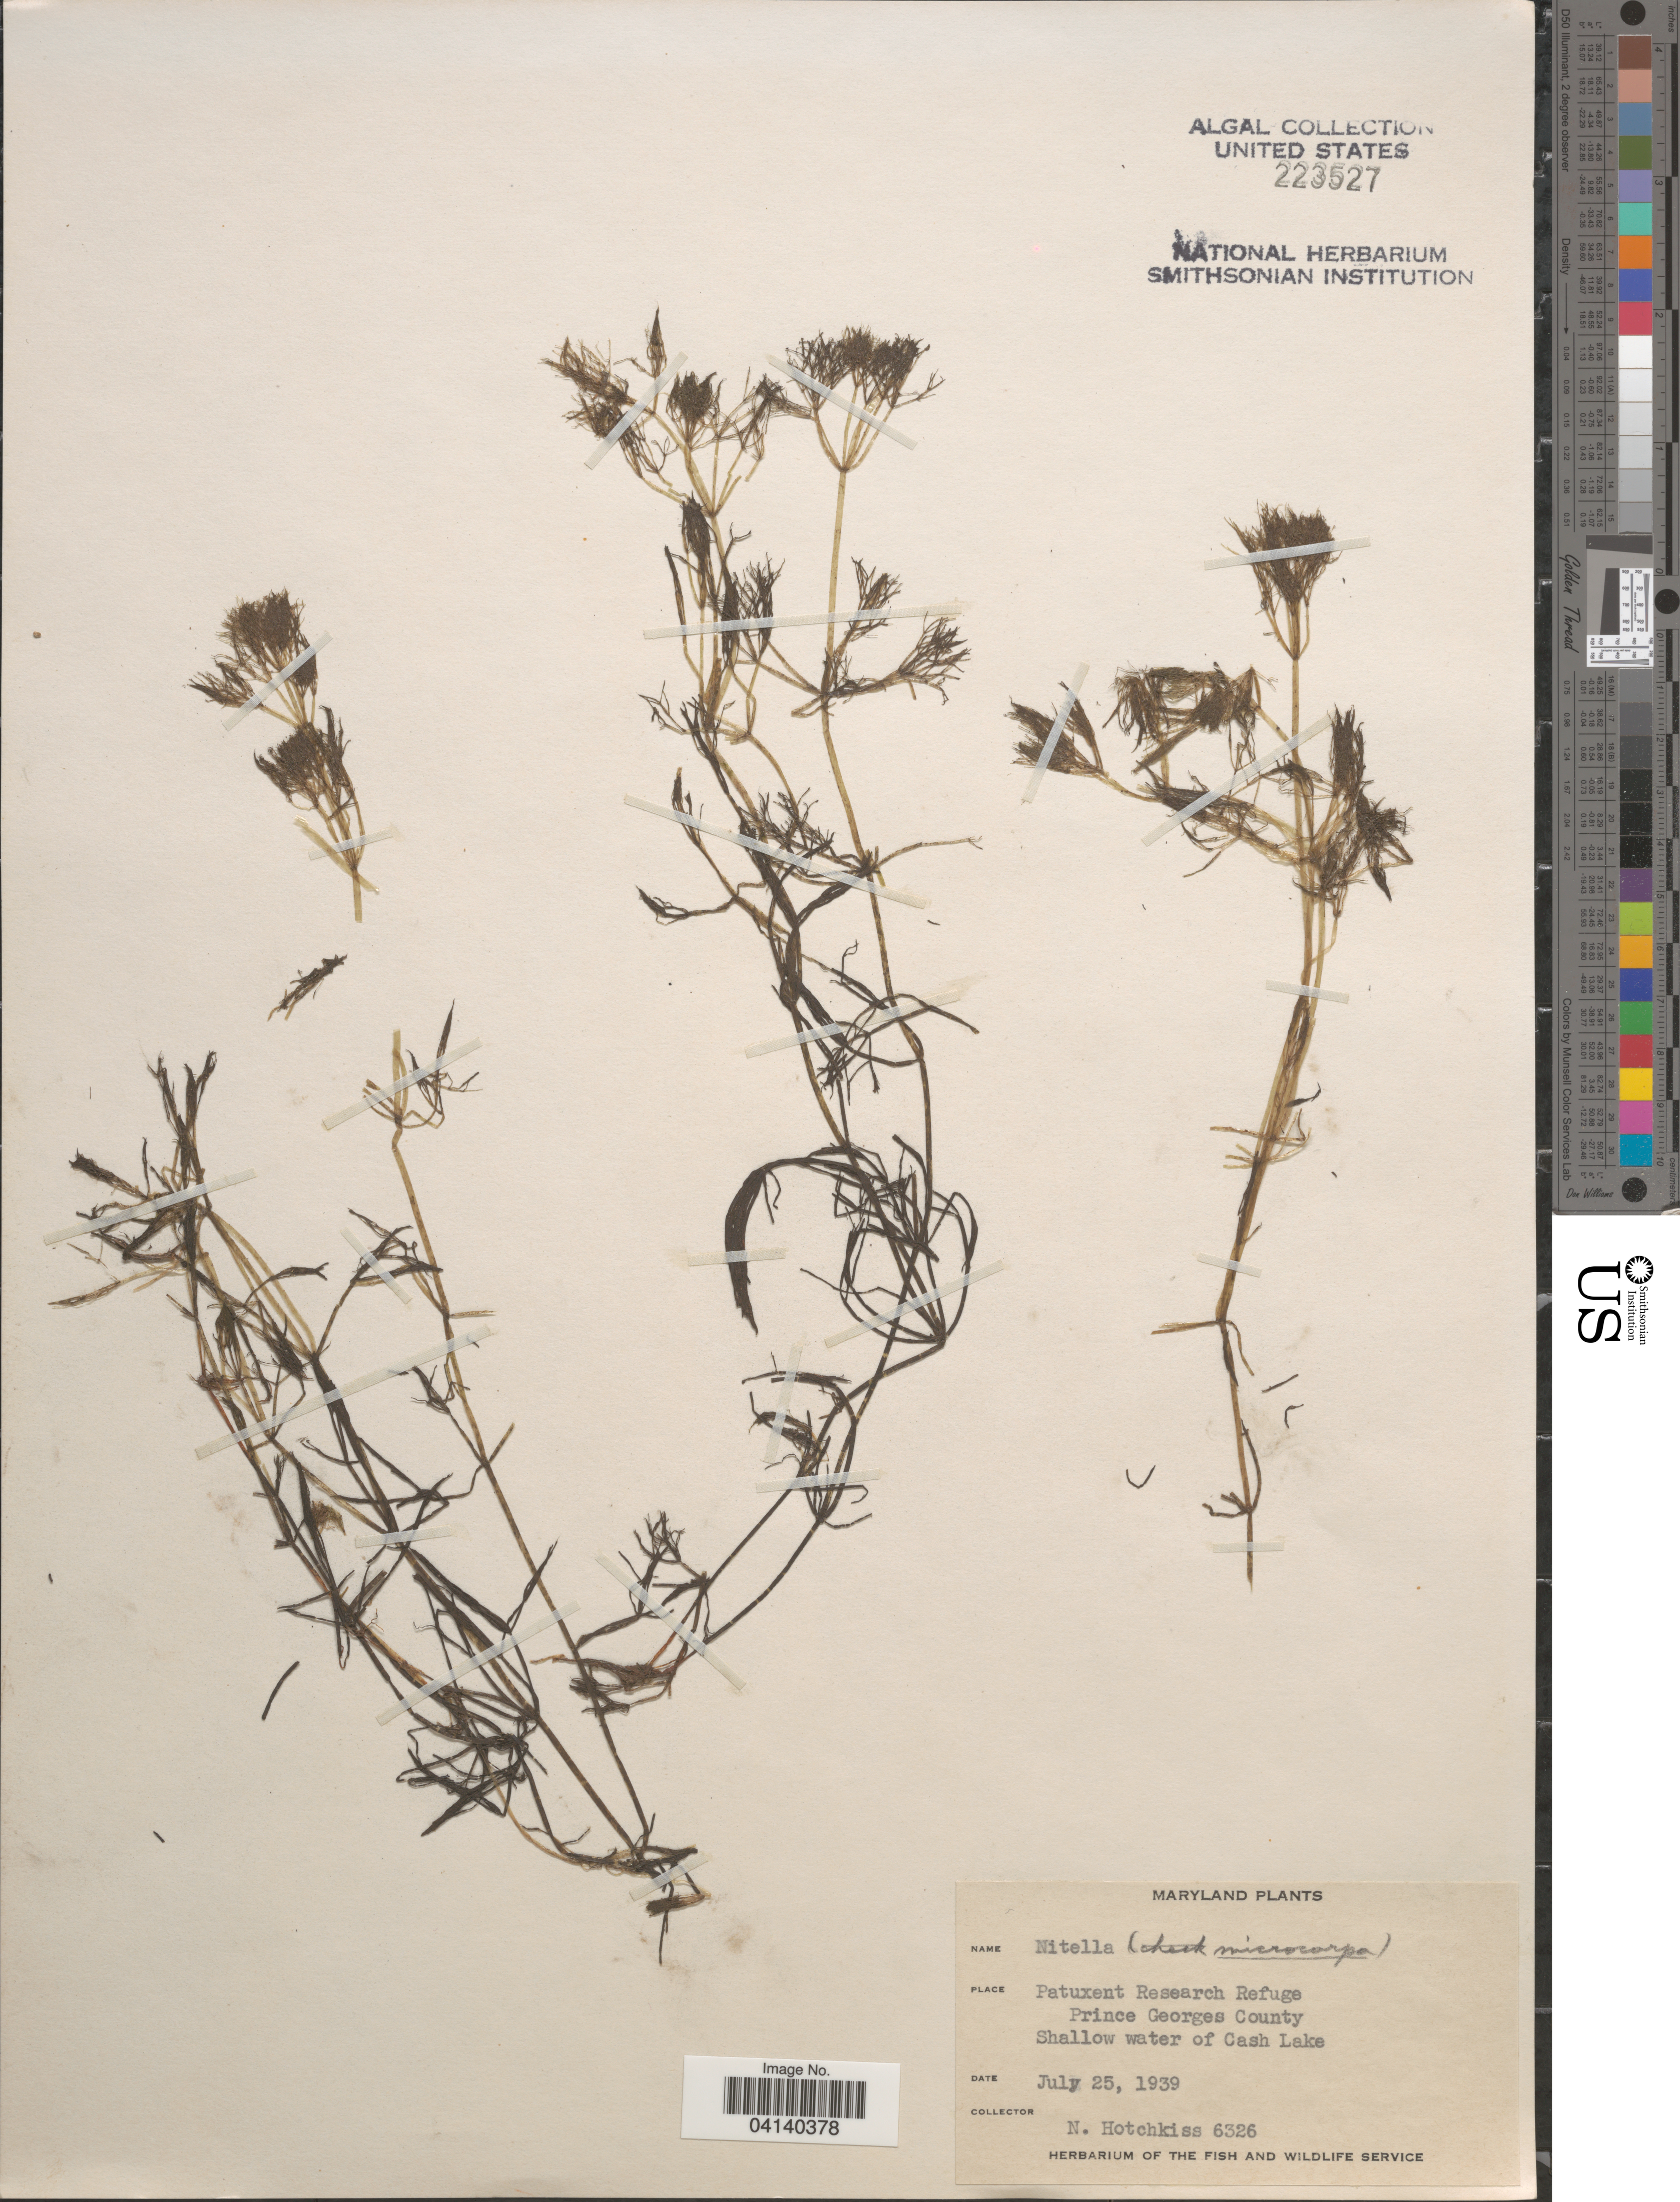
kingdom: Plantae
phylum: Charophyta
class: Charophyceae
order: Charales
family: Characeae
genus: Nitella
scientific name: Nitella sp.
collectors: N. Hotchkiss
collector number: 6326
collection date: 1939-07-25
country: United States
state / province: Maryland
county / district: Prince George's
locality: Patuxent Research Refuge. Prince Georges County. Shallow water of Cash Lake.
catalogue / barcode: US 223527